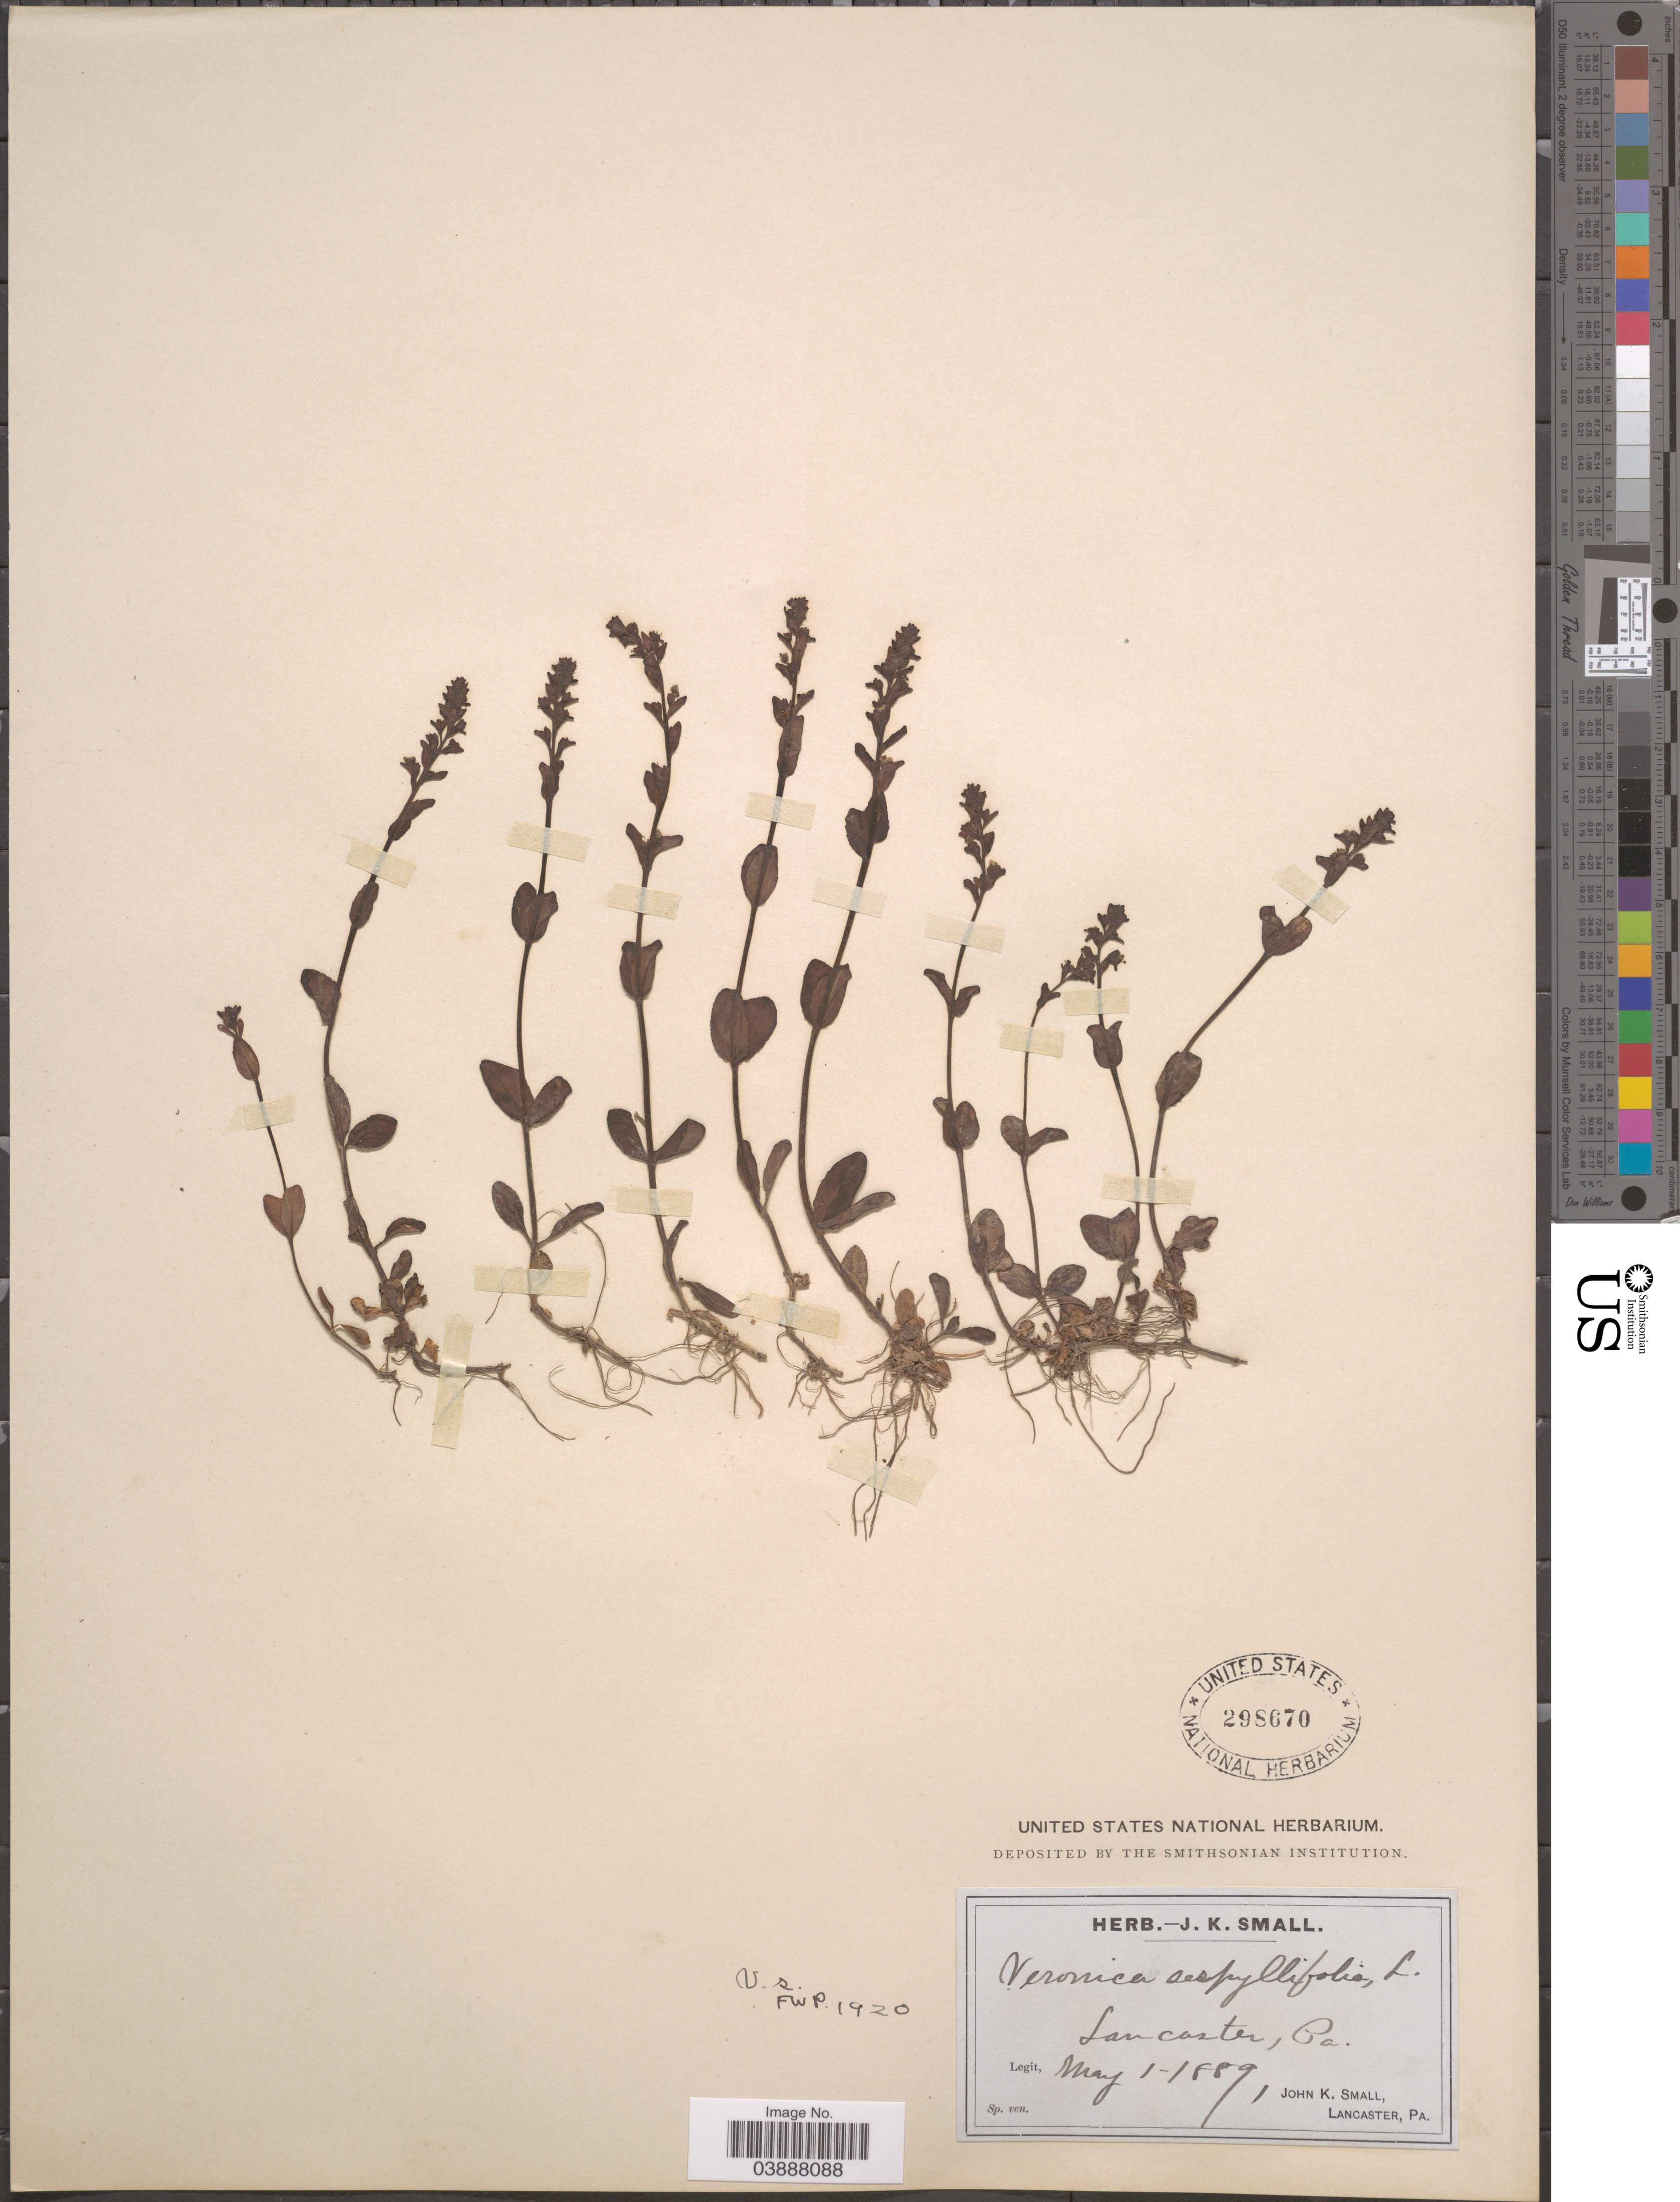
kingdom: Plantae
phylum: Tracheophyta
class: Magnoliopsida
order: Lamiales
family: Plantaginaceae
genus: Veronica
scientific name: Veronica serpyllifolia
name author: L.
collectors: J. K. Small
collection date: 1889-05-01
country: United States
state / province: Pennsylvania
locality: Lancaster.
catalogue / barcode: US 298670